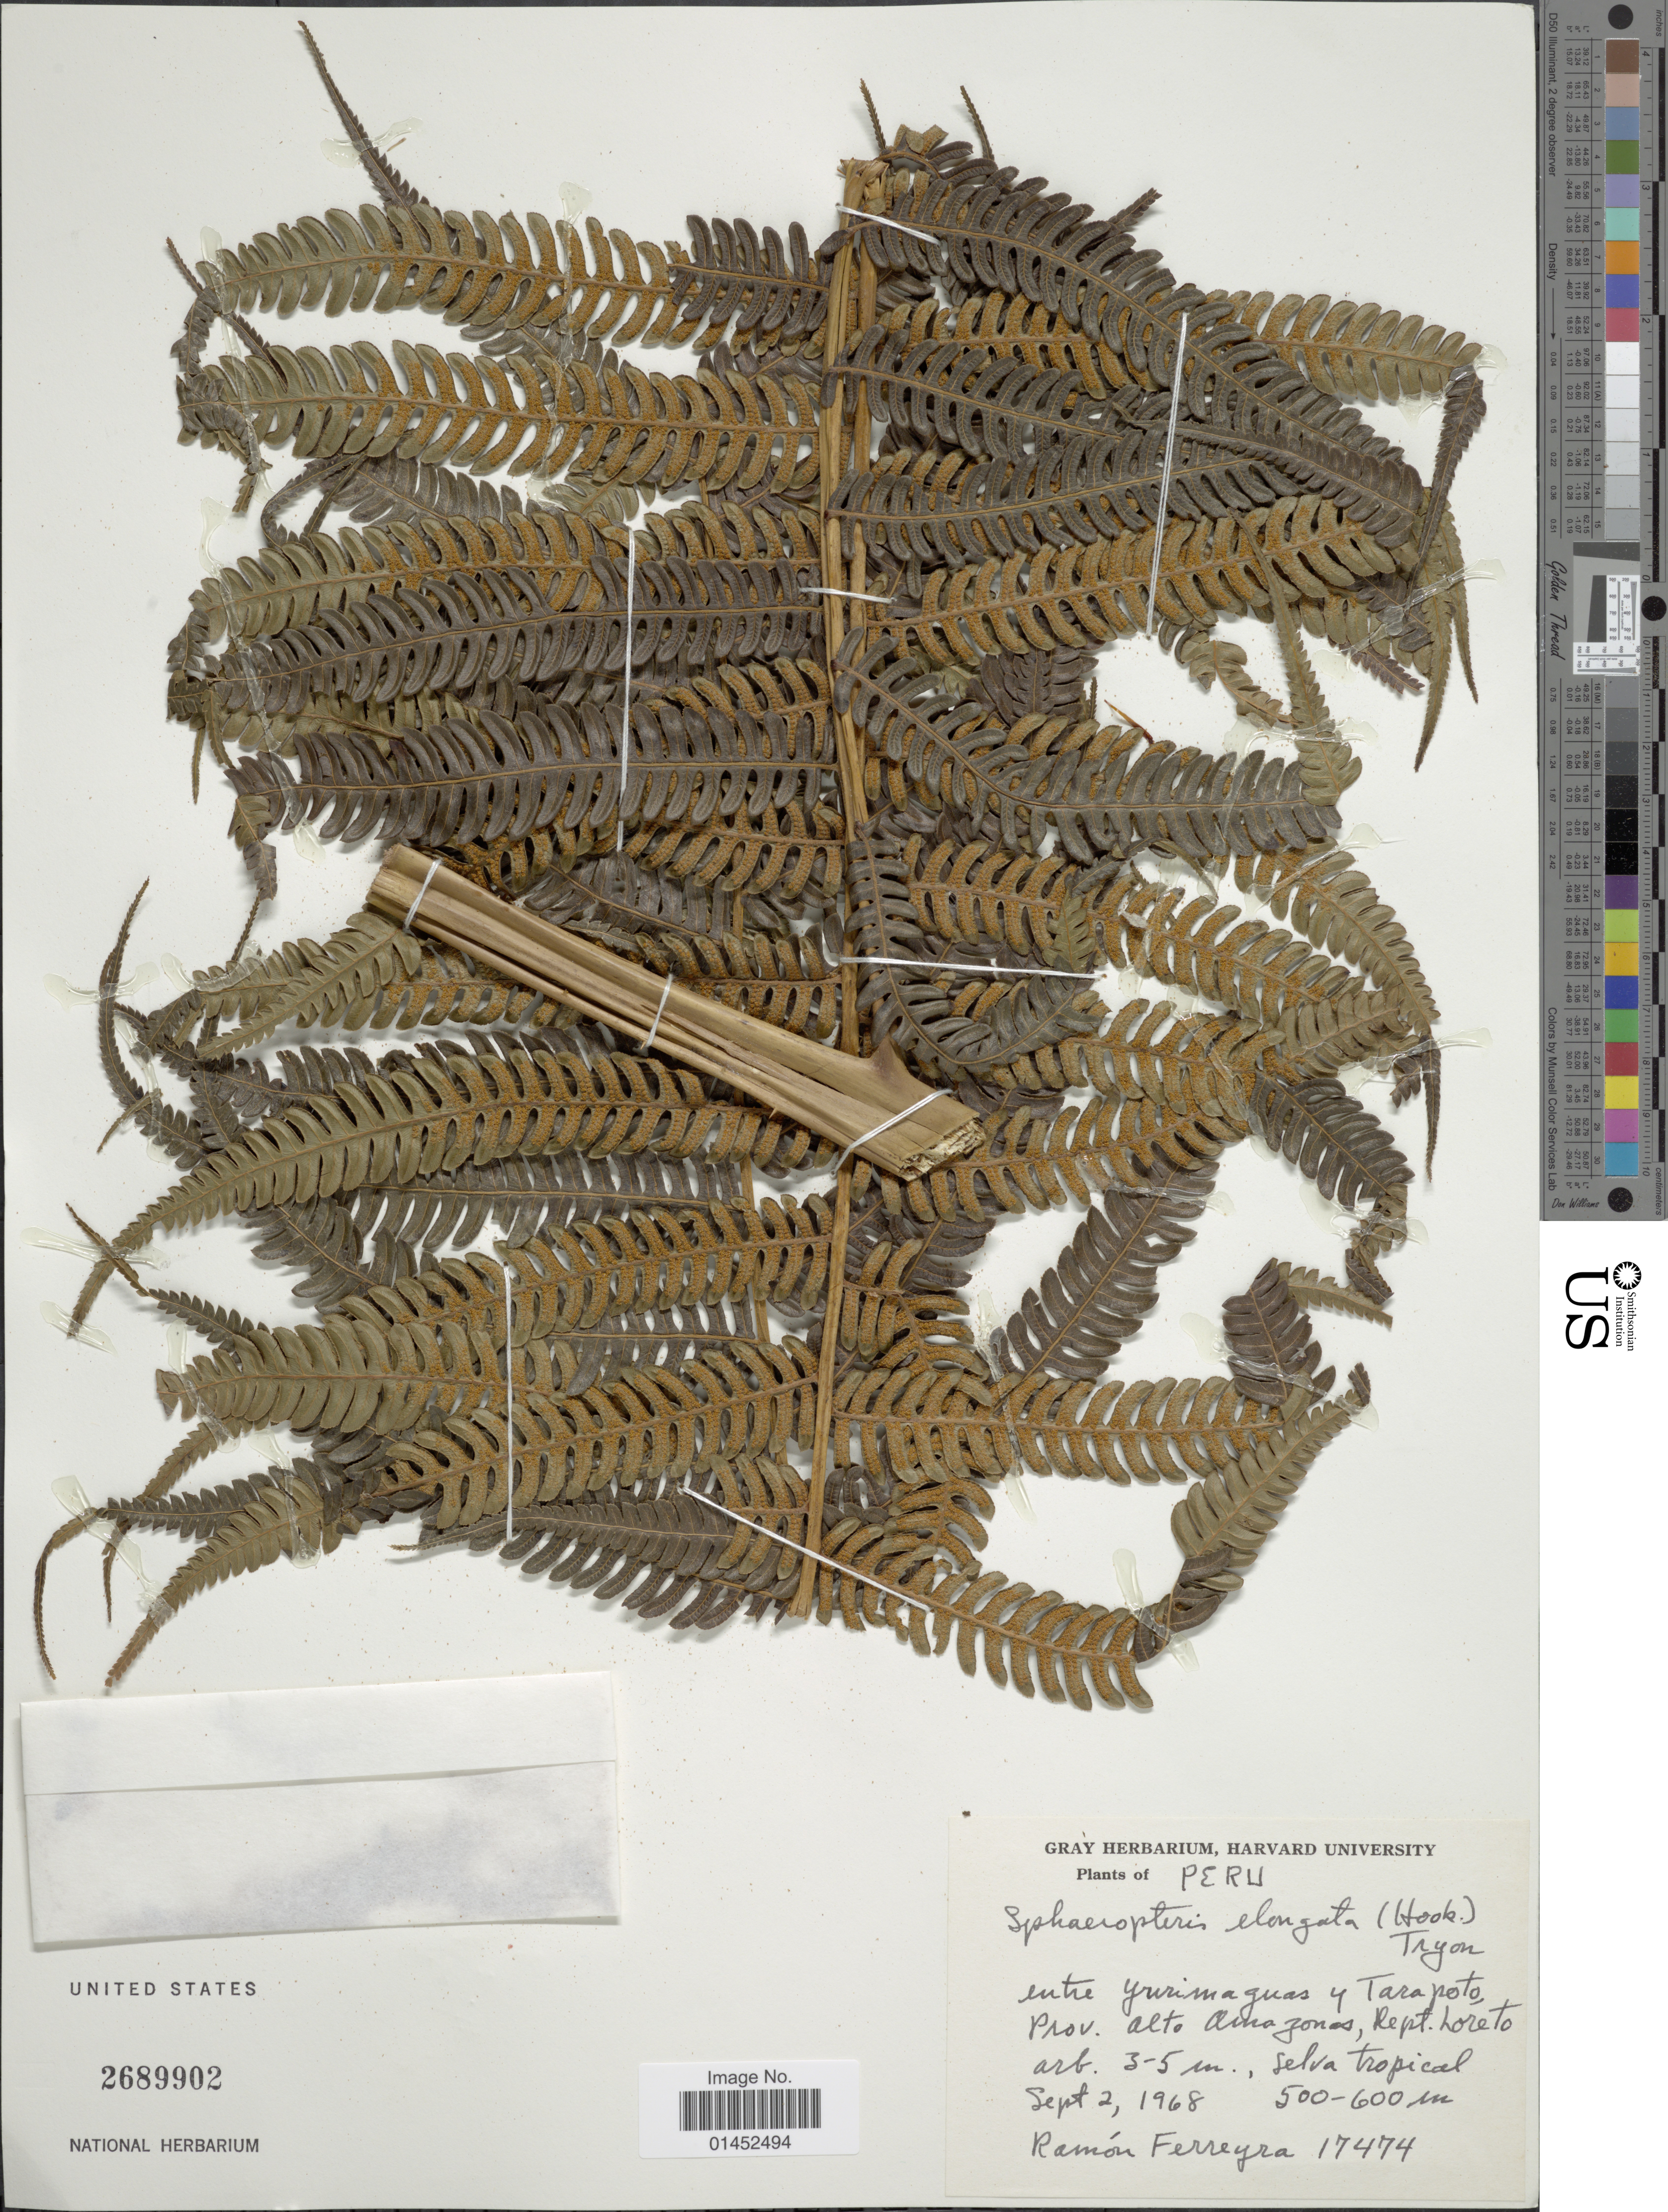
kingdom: Plantae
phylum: Tracheophyta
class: Polypodiopsida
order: Cyatheales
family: Cyatheaceae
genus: Cyathea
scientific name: Cyathea poeppigii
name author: (Hook.) Domin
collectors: R. A. Ferreyra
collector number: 17474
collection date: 1968-09-02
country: Peru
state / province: Loreto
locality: Entre Yurimaguas y Tarapoto, Prov. Alto Amazonas, Dept. Loreto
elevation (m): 500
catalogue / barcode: US 2689902